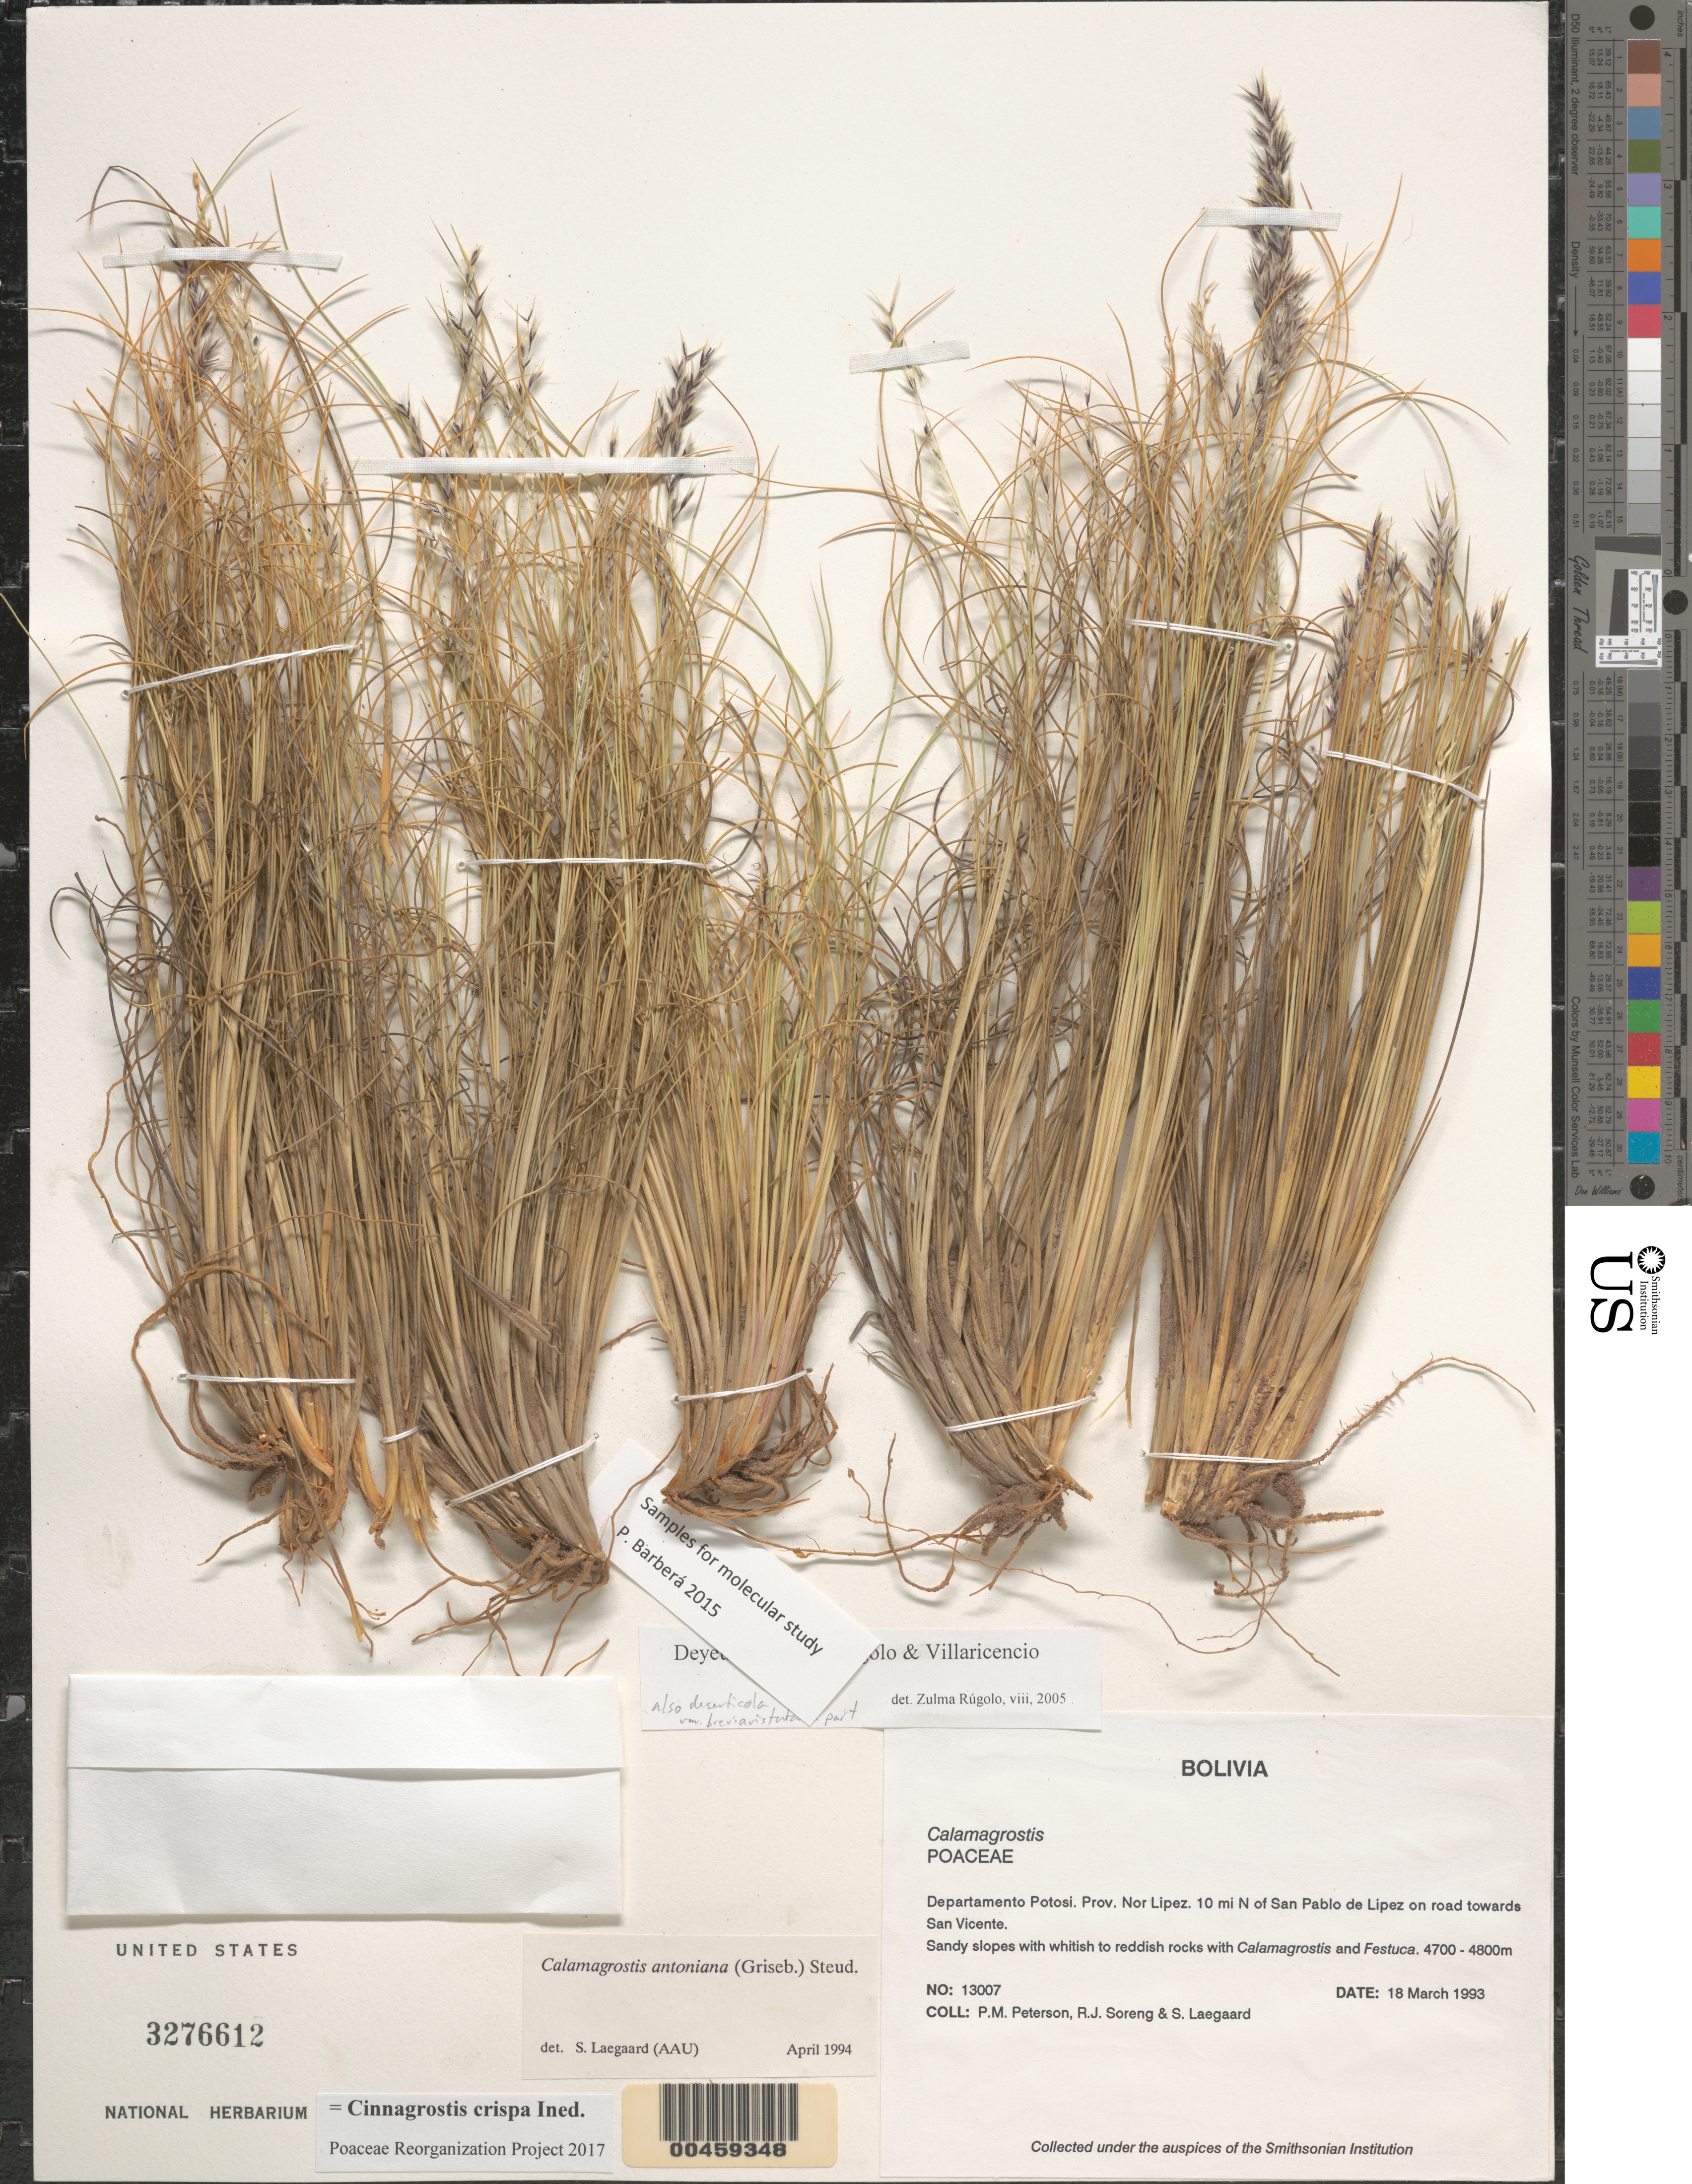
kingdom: Plantae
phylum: Tracheophyta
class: Liliopsida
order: Poales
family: Poaceae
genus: Cinnagrostis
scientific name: Cinnagrostis crispa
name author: (Rúgolo & Villav.) P.M. Peterson et al.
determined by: Poaceae Reorganization Project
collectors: P. M. Peterson, R. J. Soreng & S. Lægaard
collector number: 13007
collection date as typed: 18 Mar 1993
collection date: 1993-03-18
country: Bolivia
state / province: Potosí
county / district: Nor Lípez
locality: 10 mi N of San Pablo de Lipez on road towards San Vicente.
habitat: Sandy slopes with whitish to reddish rocks with Calamagrostis and Festuca.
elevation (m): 4700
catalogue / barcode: US 3276612